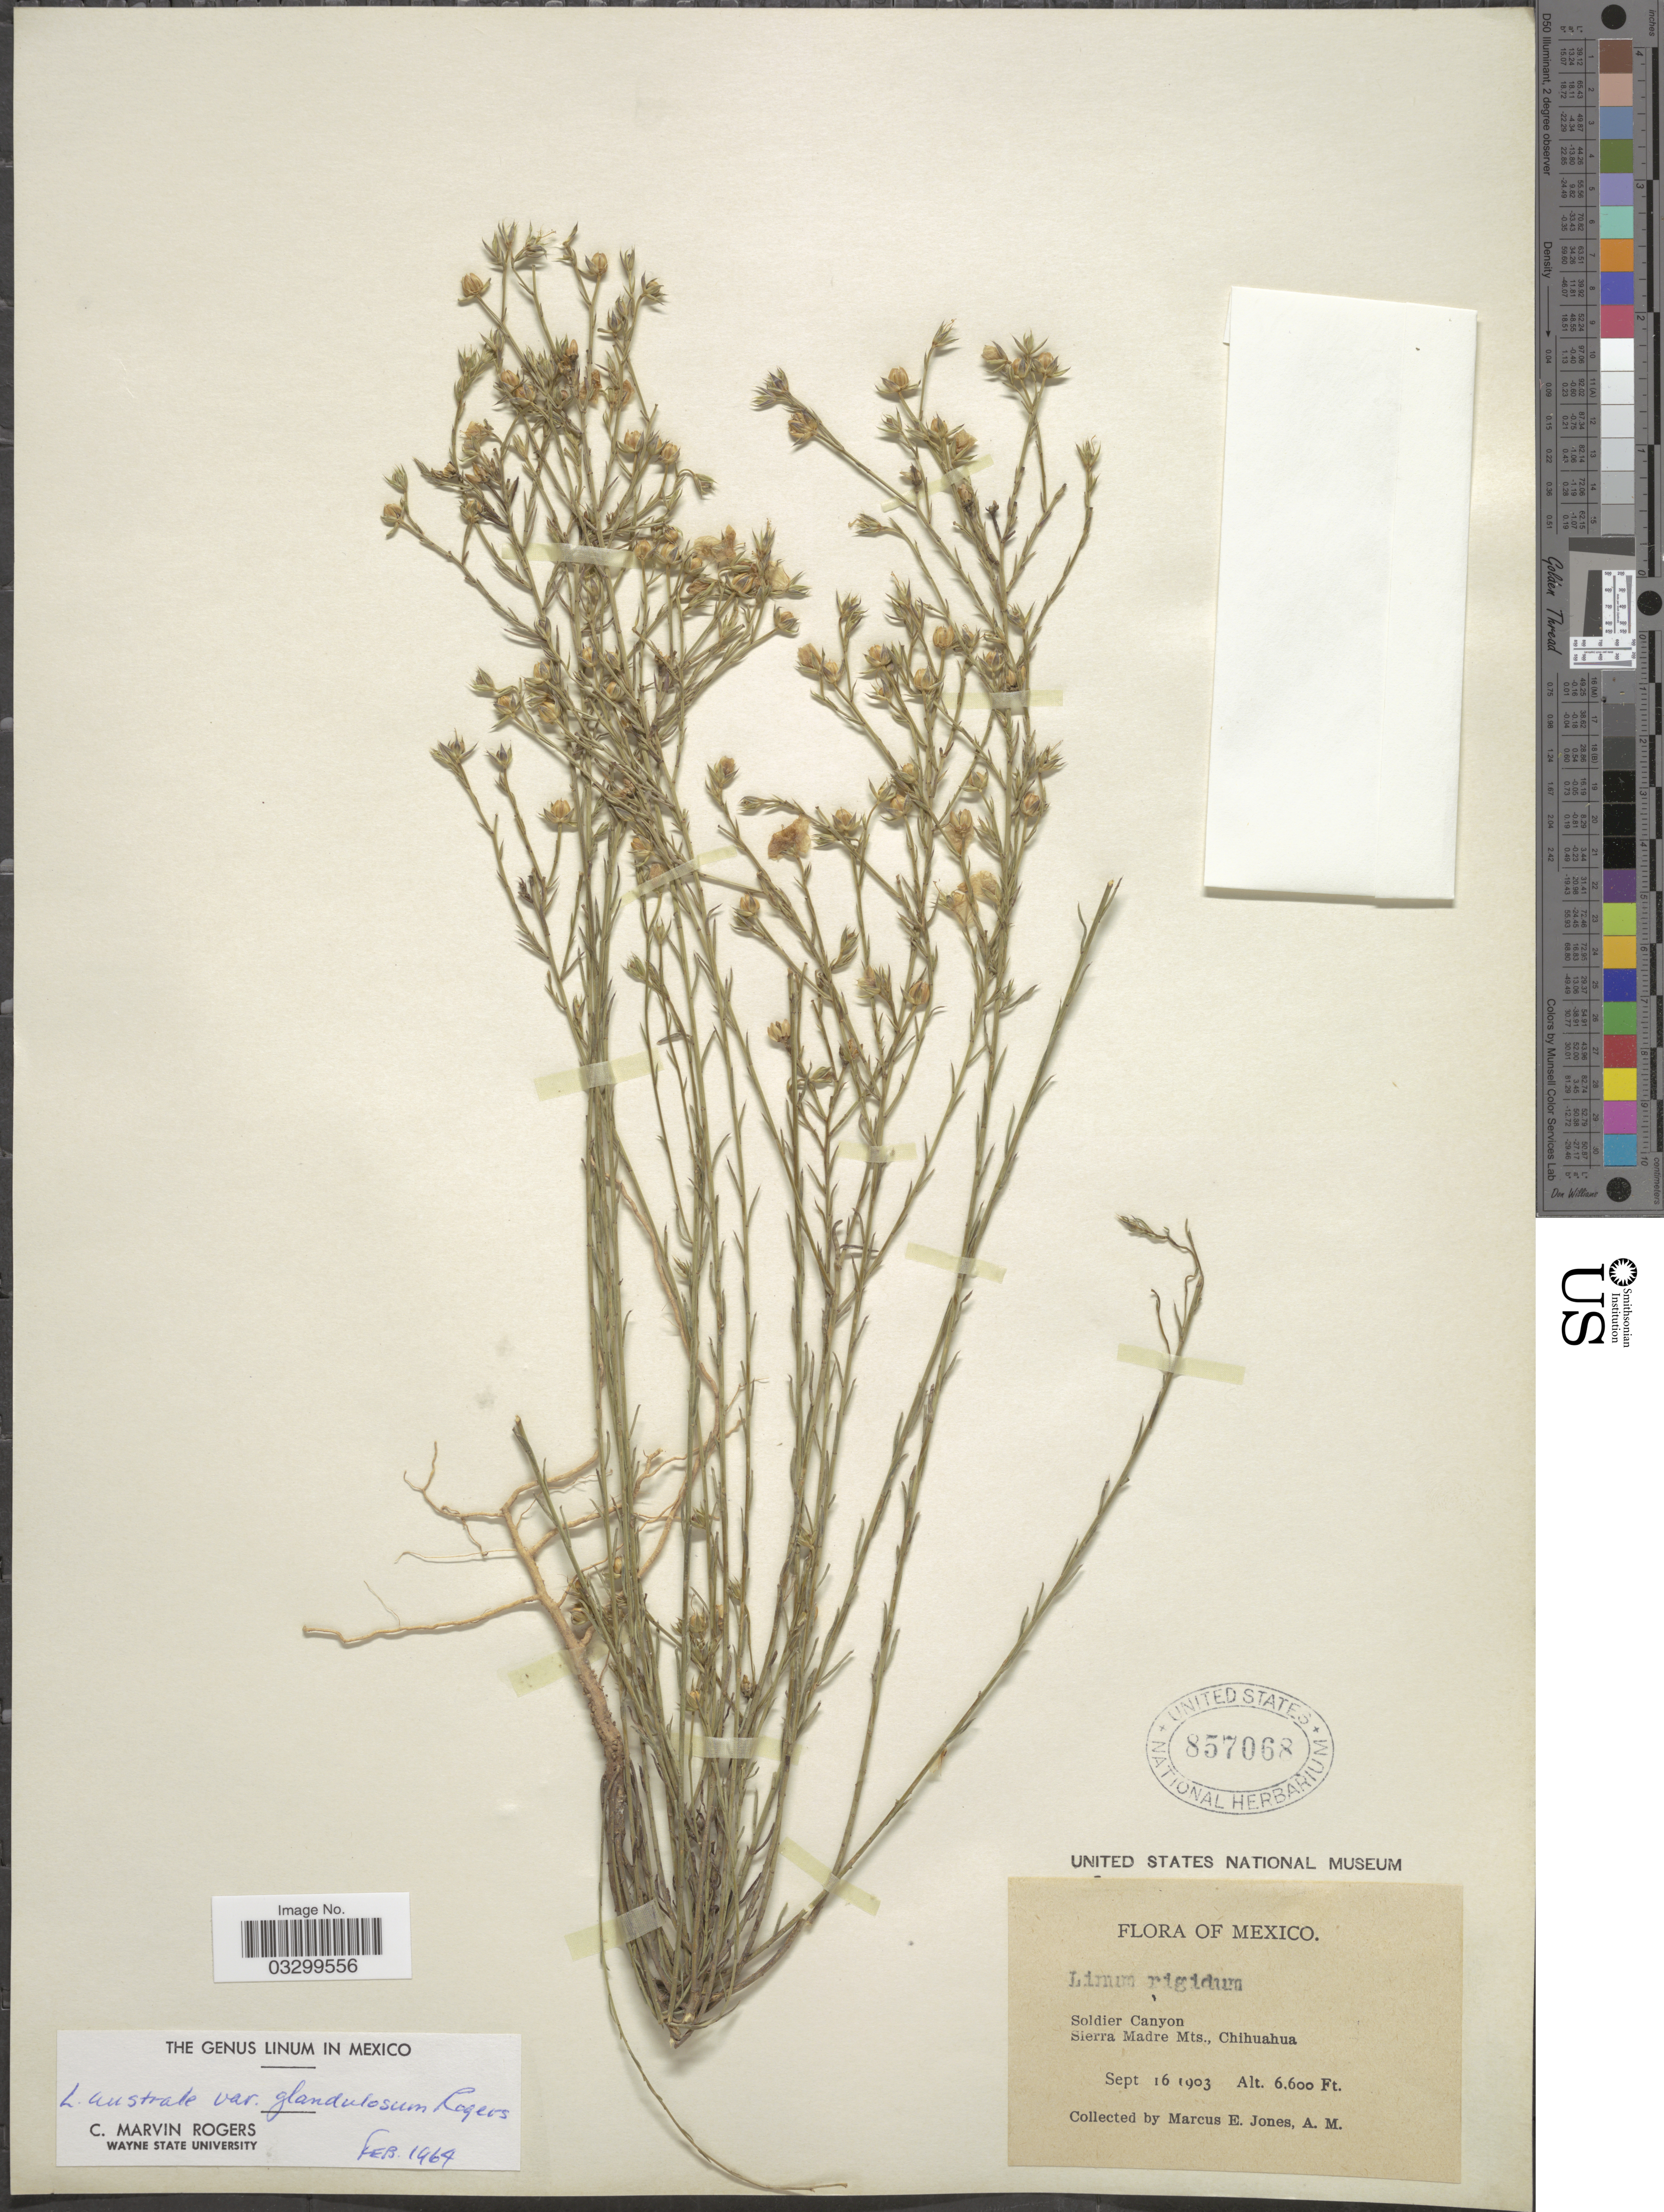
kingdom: Plantae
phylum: Tracheophyta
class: Magnoliopsida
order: Malpighiales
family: Linaceae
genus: Linum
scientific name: Linum australe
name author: A. Heller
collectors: M. E. Jones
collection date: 1903-09-16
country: Mexico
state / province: Chihuahua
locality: Soldier Canyon. Sierra Madre Mts.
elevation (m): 2012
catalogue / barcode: US 857068